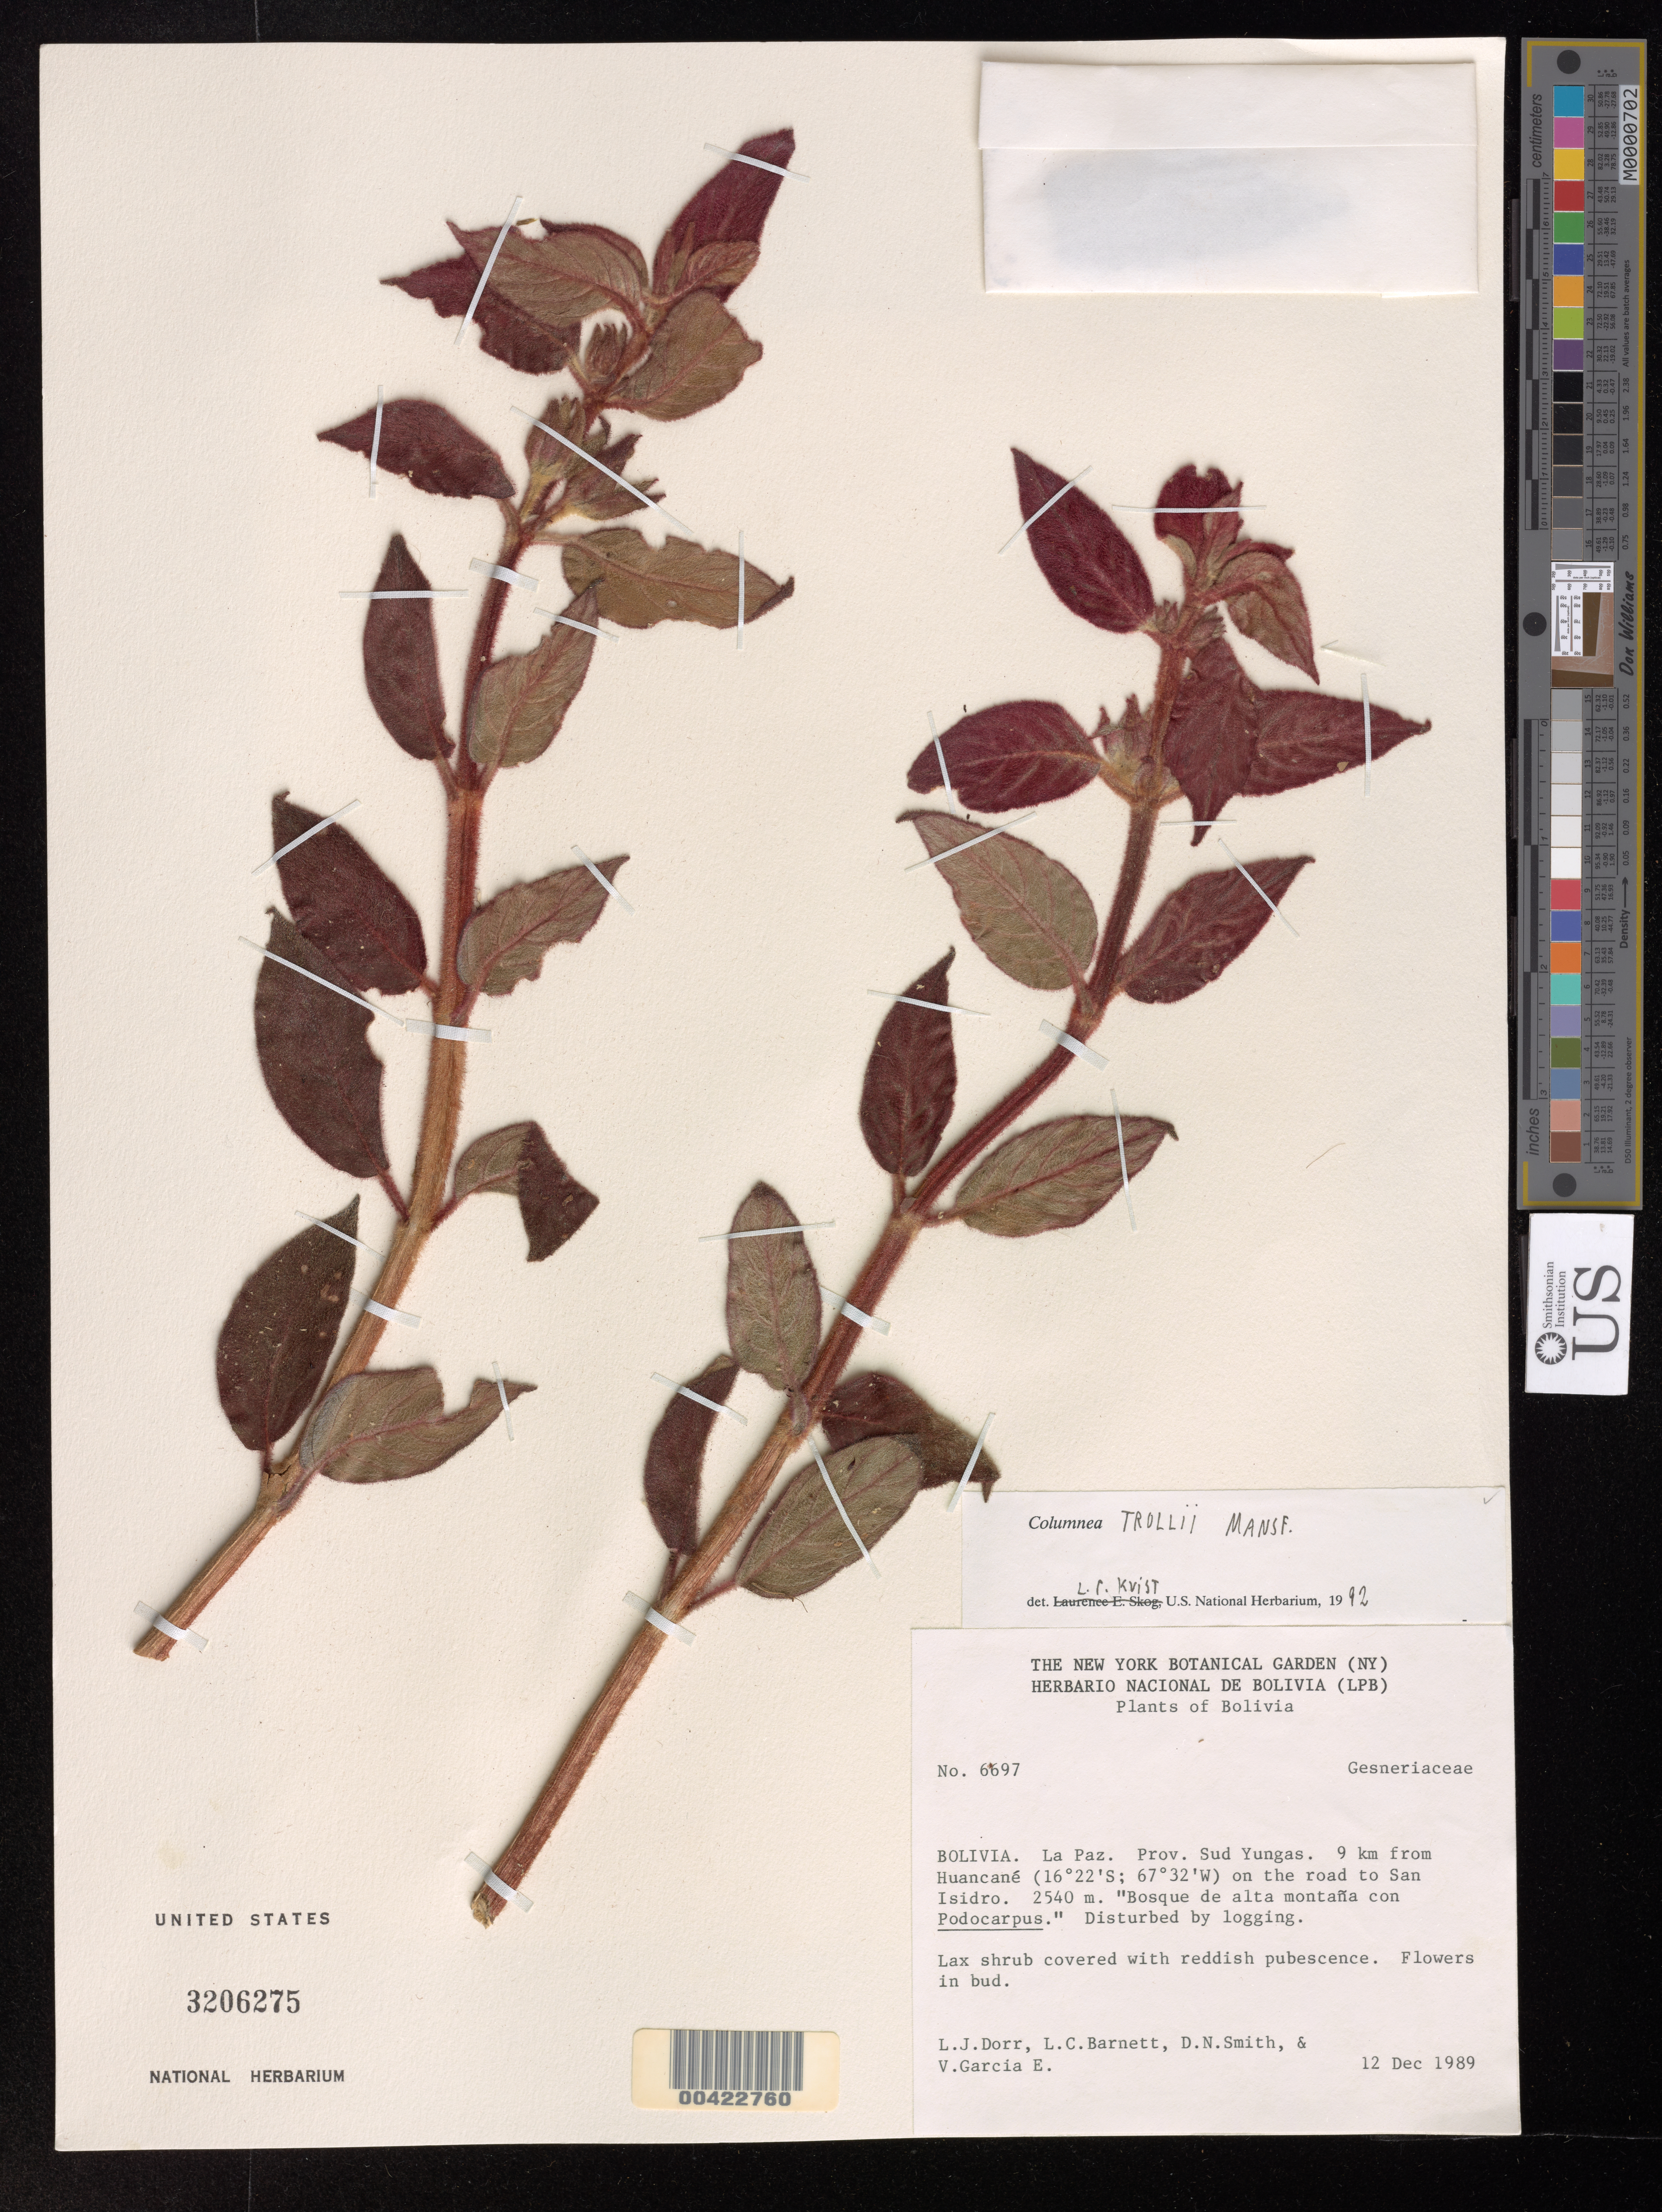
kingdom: Plantae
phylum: Tracheophyta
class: Magnoliopsida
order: Lamiales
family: Gesneriaceae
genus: Columnea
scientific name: Columnea trollii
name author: Mansf.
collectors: L. J. Dorr, L. C. Barnett, D. Smith & V. Garcia E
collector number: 6697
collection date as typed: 12 Dec 1989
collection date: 1989-12-12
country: Bolivia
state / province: La Paz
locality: Sud Yungas, Huancane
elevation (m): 2540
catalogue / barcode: US 3206275